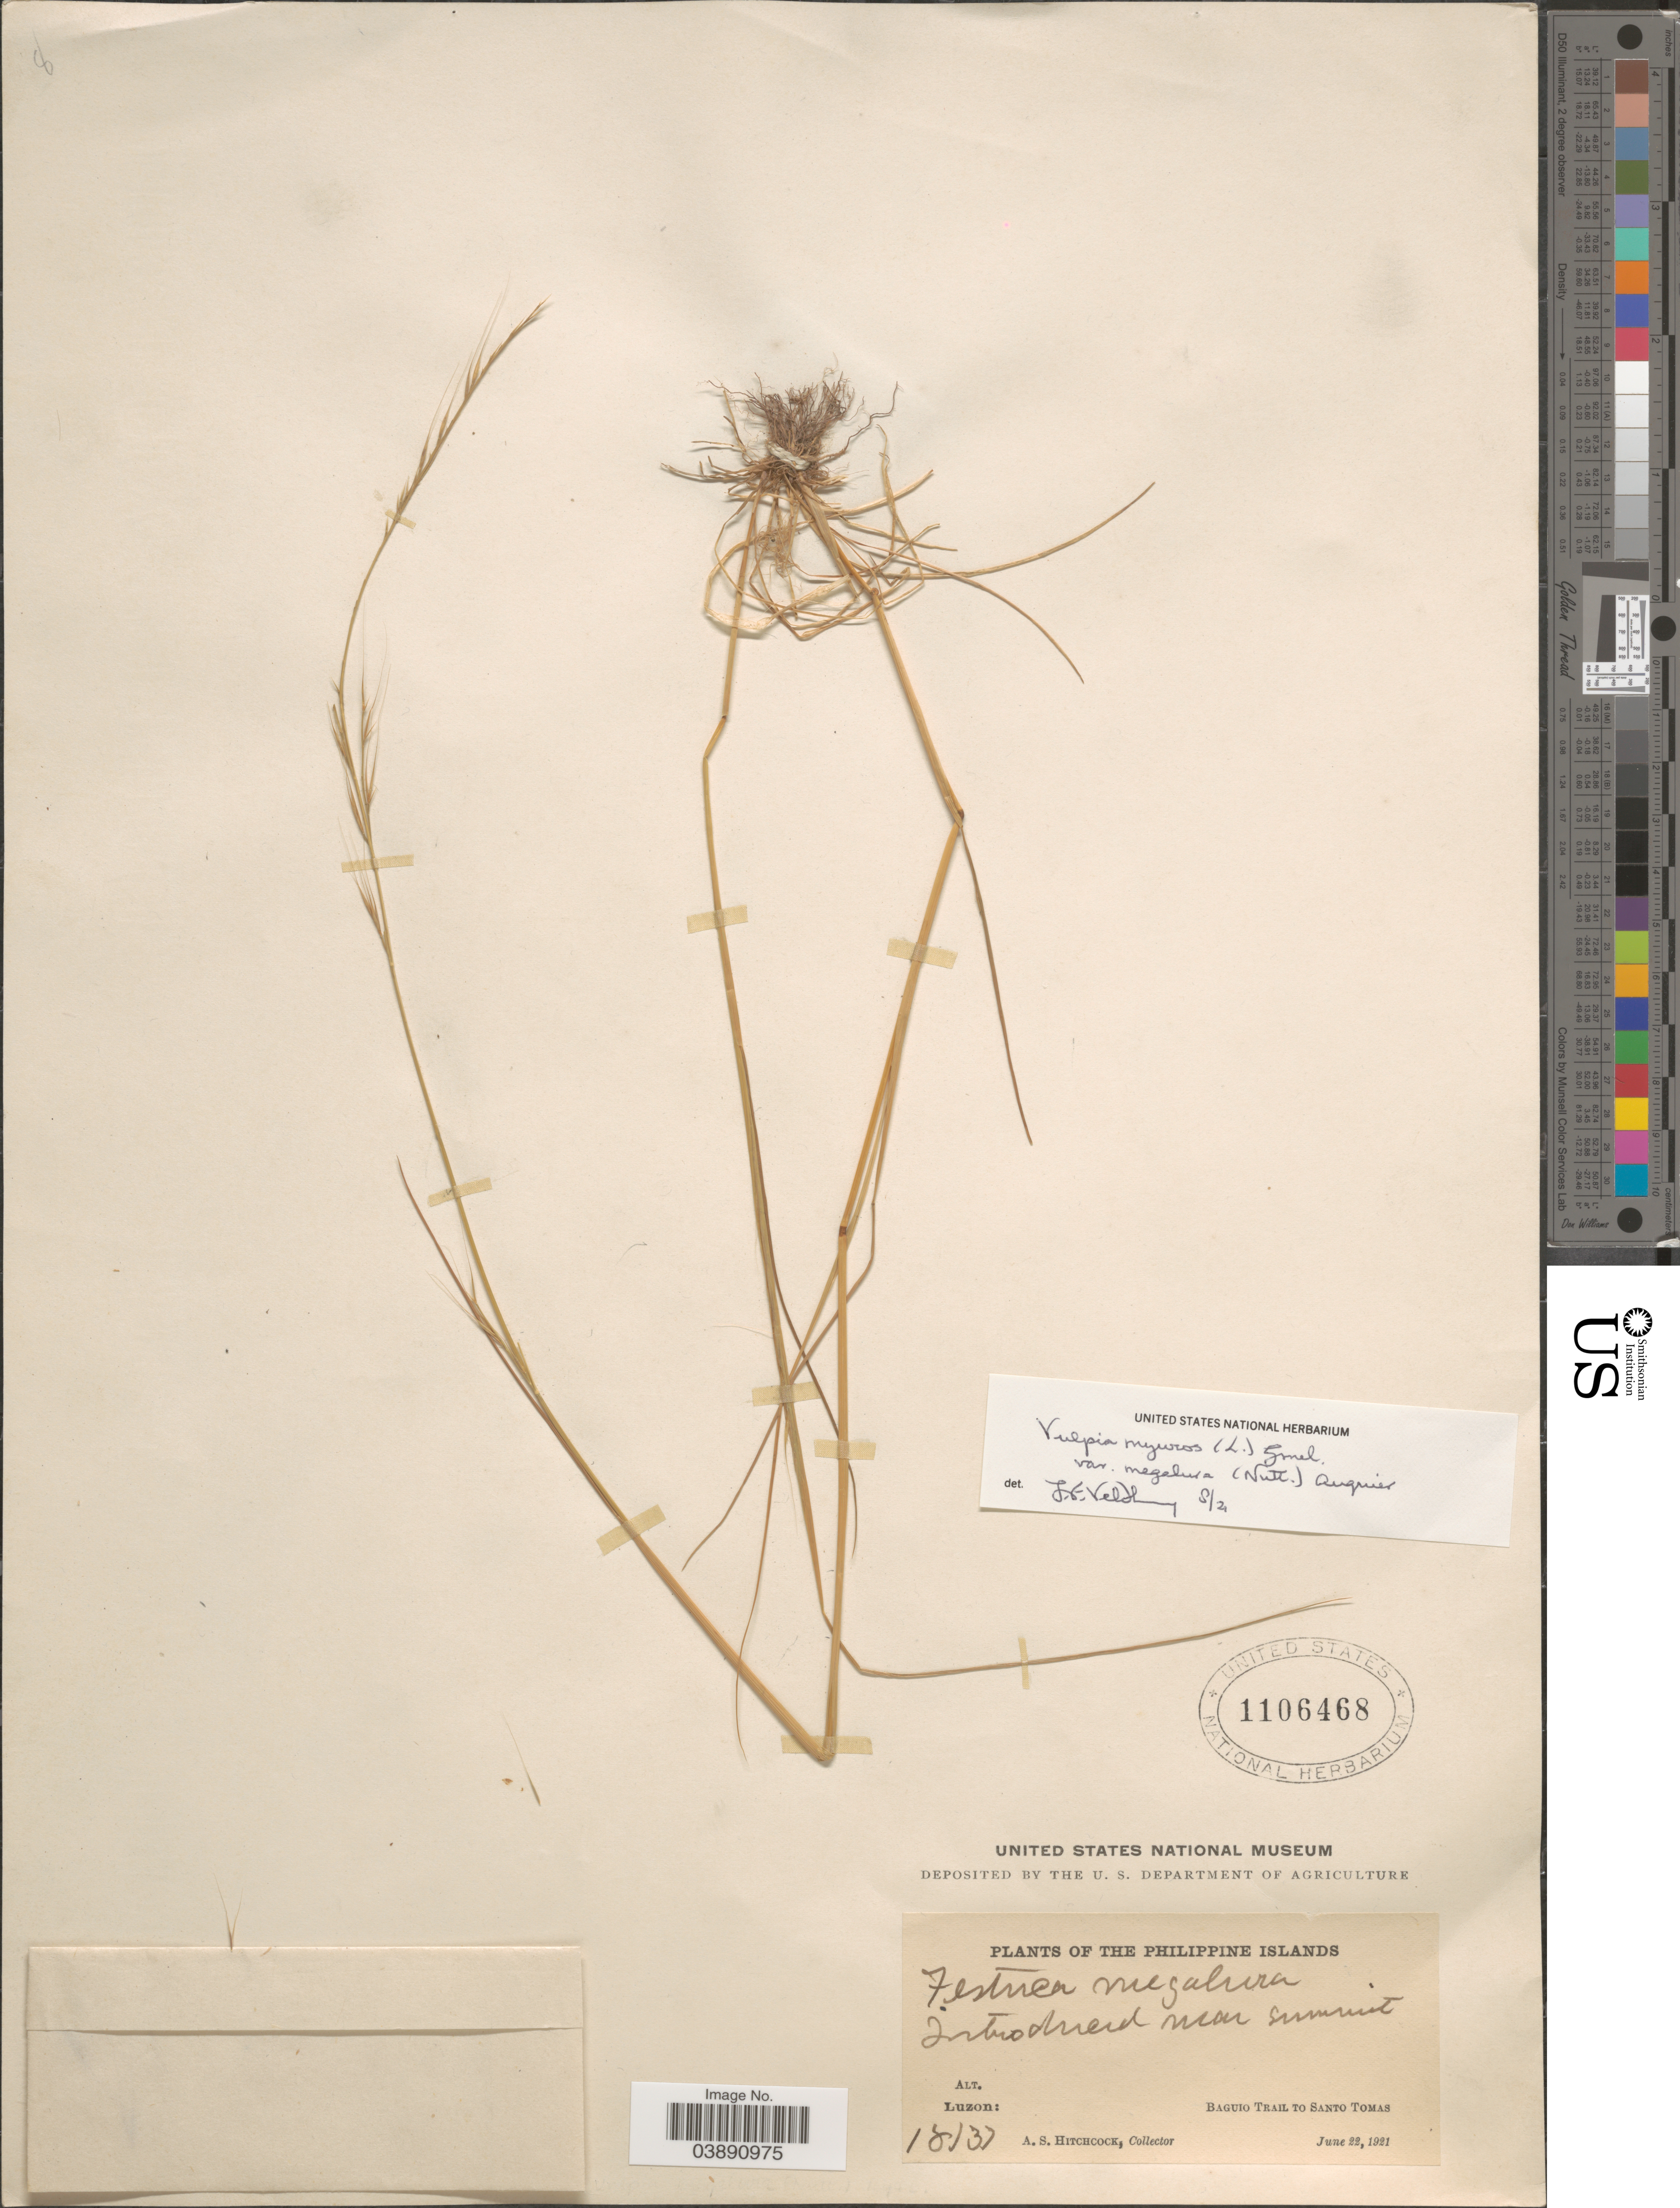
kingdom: Plantae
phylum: Tracheophyta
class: Liliopsida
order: Poales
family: Poaceae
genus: Festuca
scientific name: Festuca myuros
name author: L.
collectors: A. S. Hitchcock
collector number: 18137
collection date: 1921-06-22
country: Philippines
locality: Philippine Islands. Near summit. Luzon: Baguio Trail to Santo Tomas.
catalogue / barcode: US 1106468